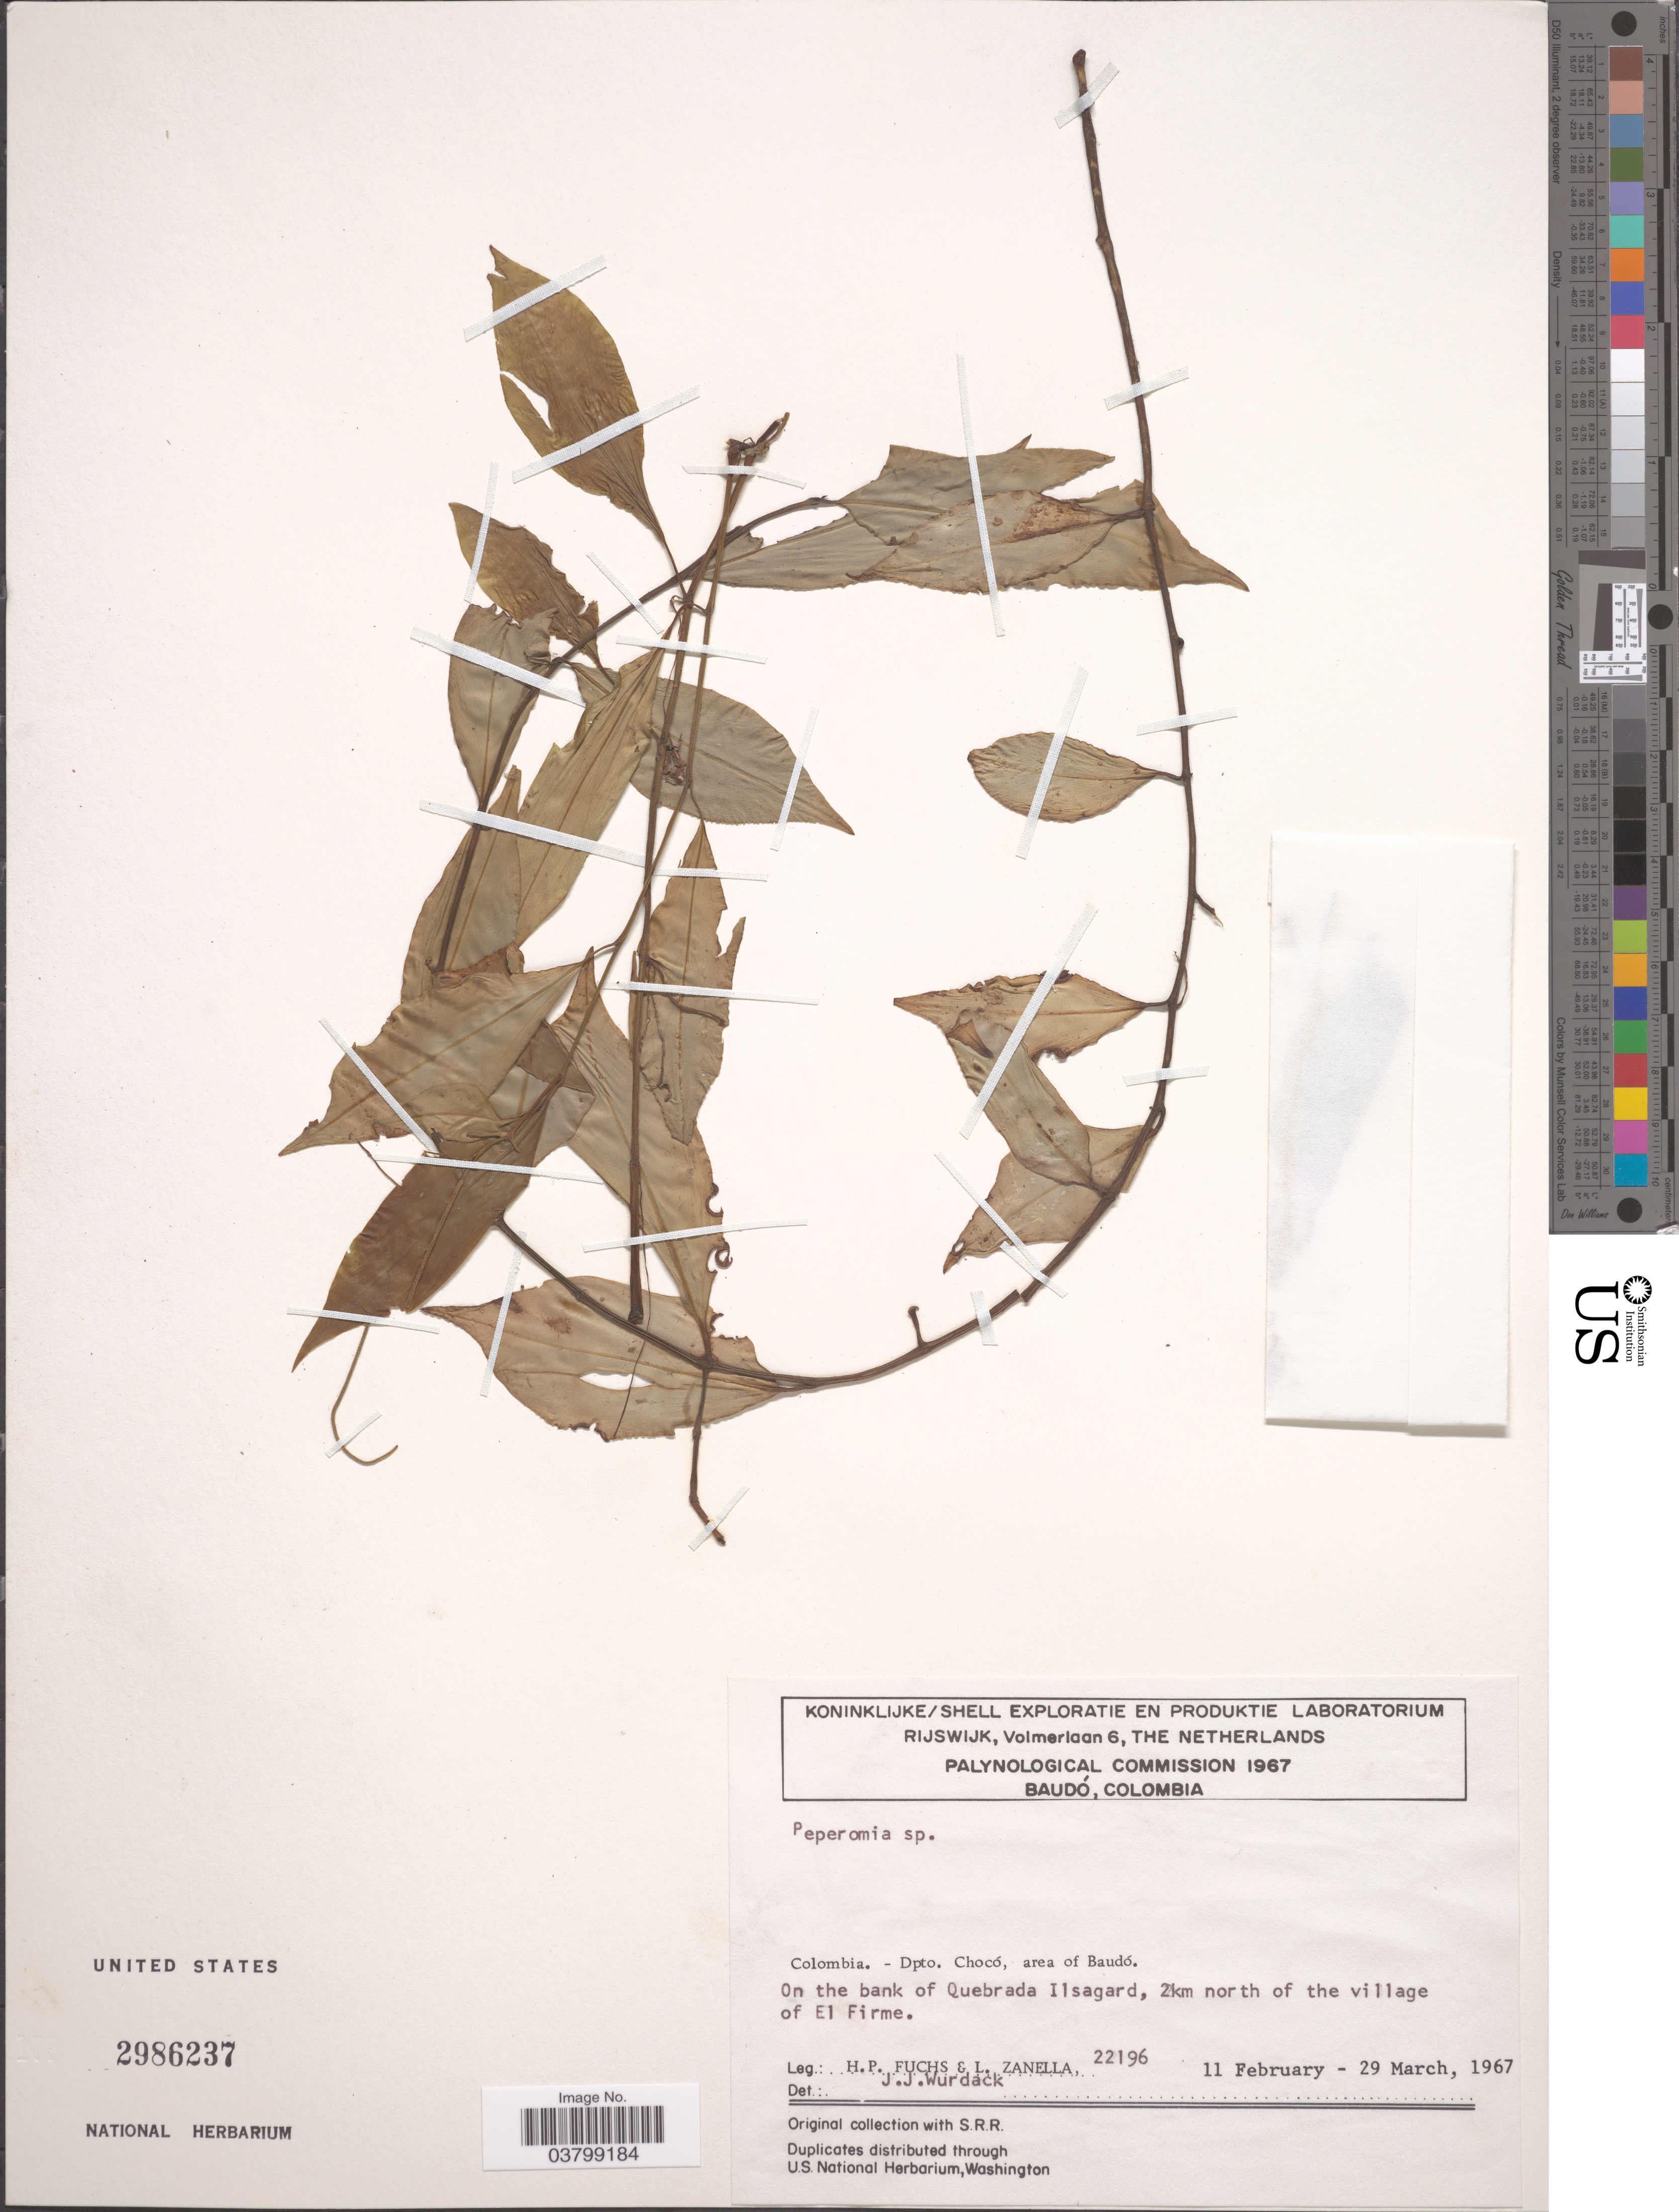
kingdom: Plantae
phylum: Tracheophyta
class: Magnoliopsida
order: Piperales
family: Piperaceae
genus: Peperomia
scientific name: Peperomia sp.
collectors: H. P. Fuchs & L. Zanella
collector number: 22196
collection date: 1967-02-11/1967-03-29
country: Colombia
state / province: Chocó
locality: Dpto. Chocó, area of Baudó. On the bank of Quebrada Ilsagard, 2km north of the village of El Firme.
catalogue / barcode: US 2986237